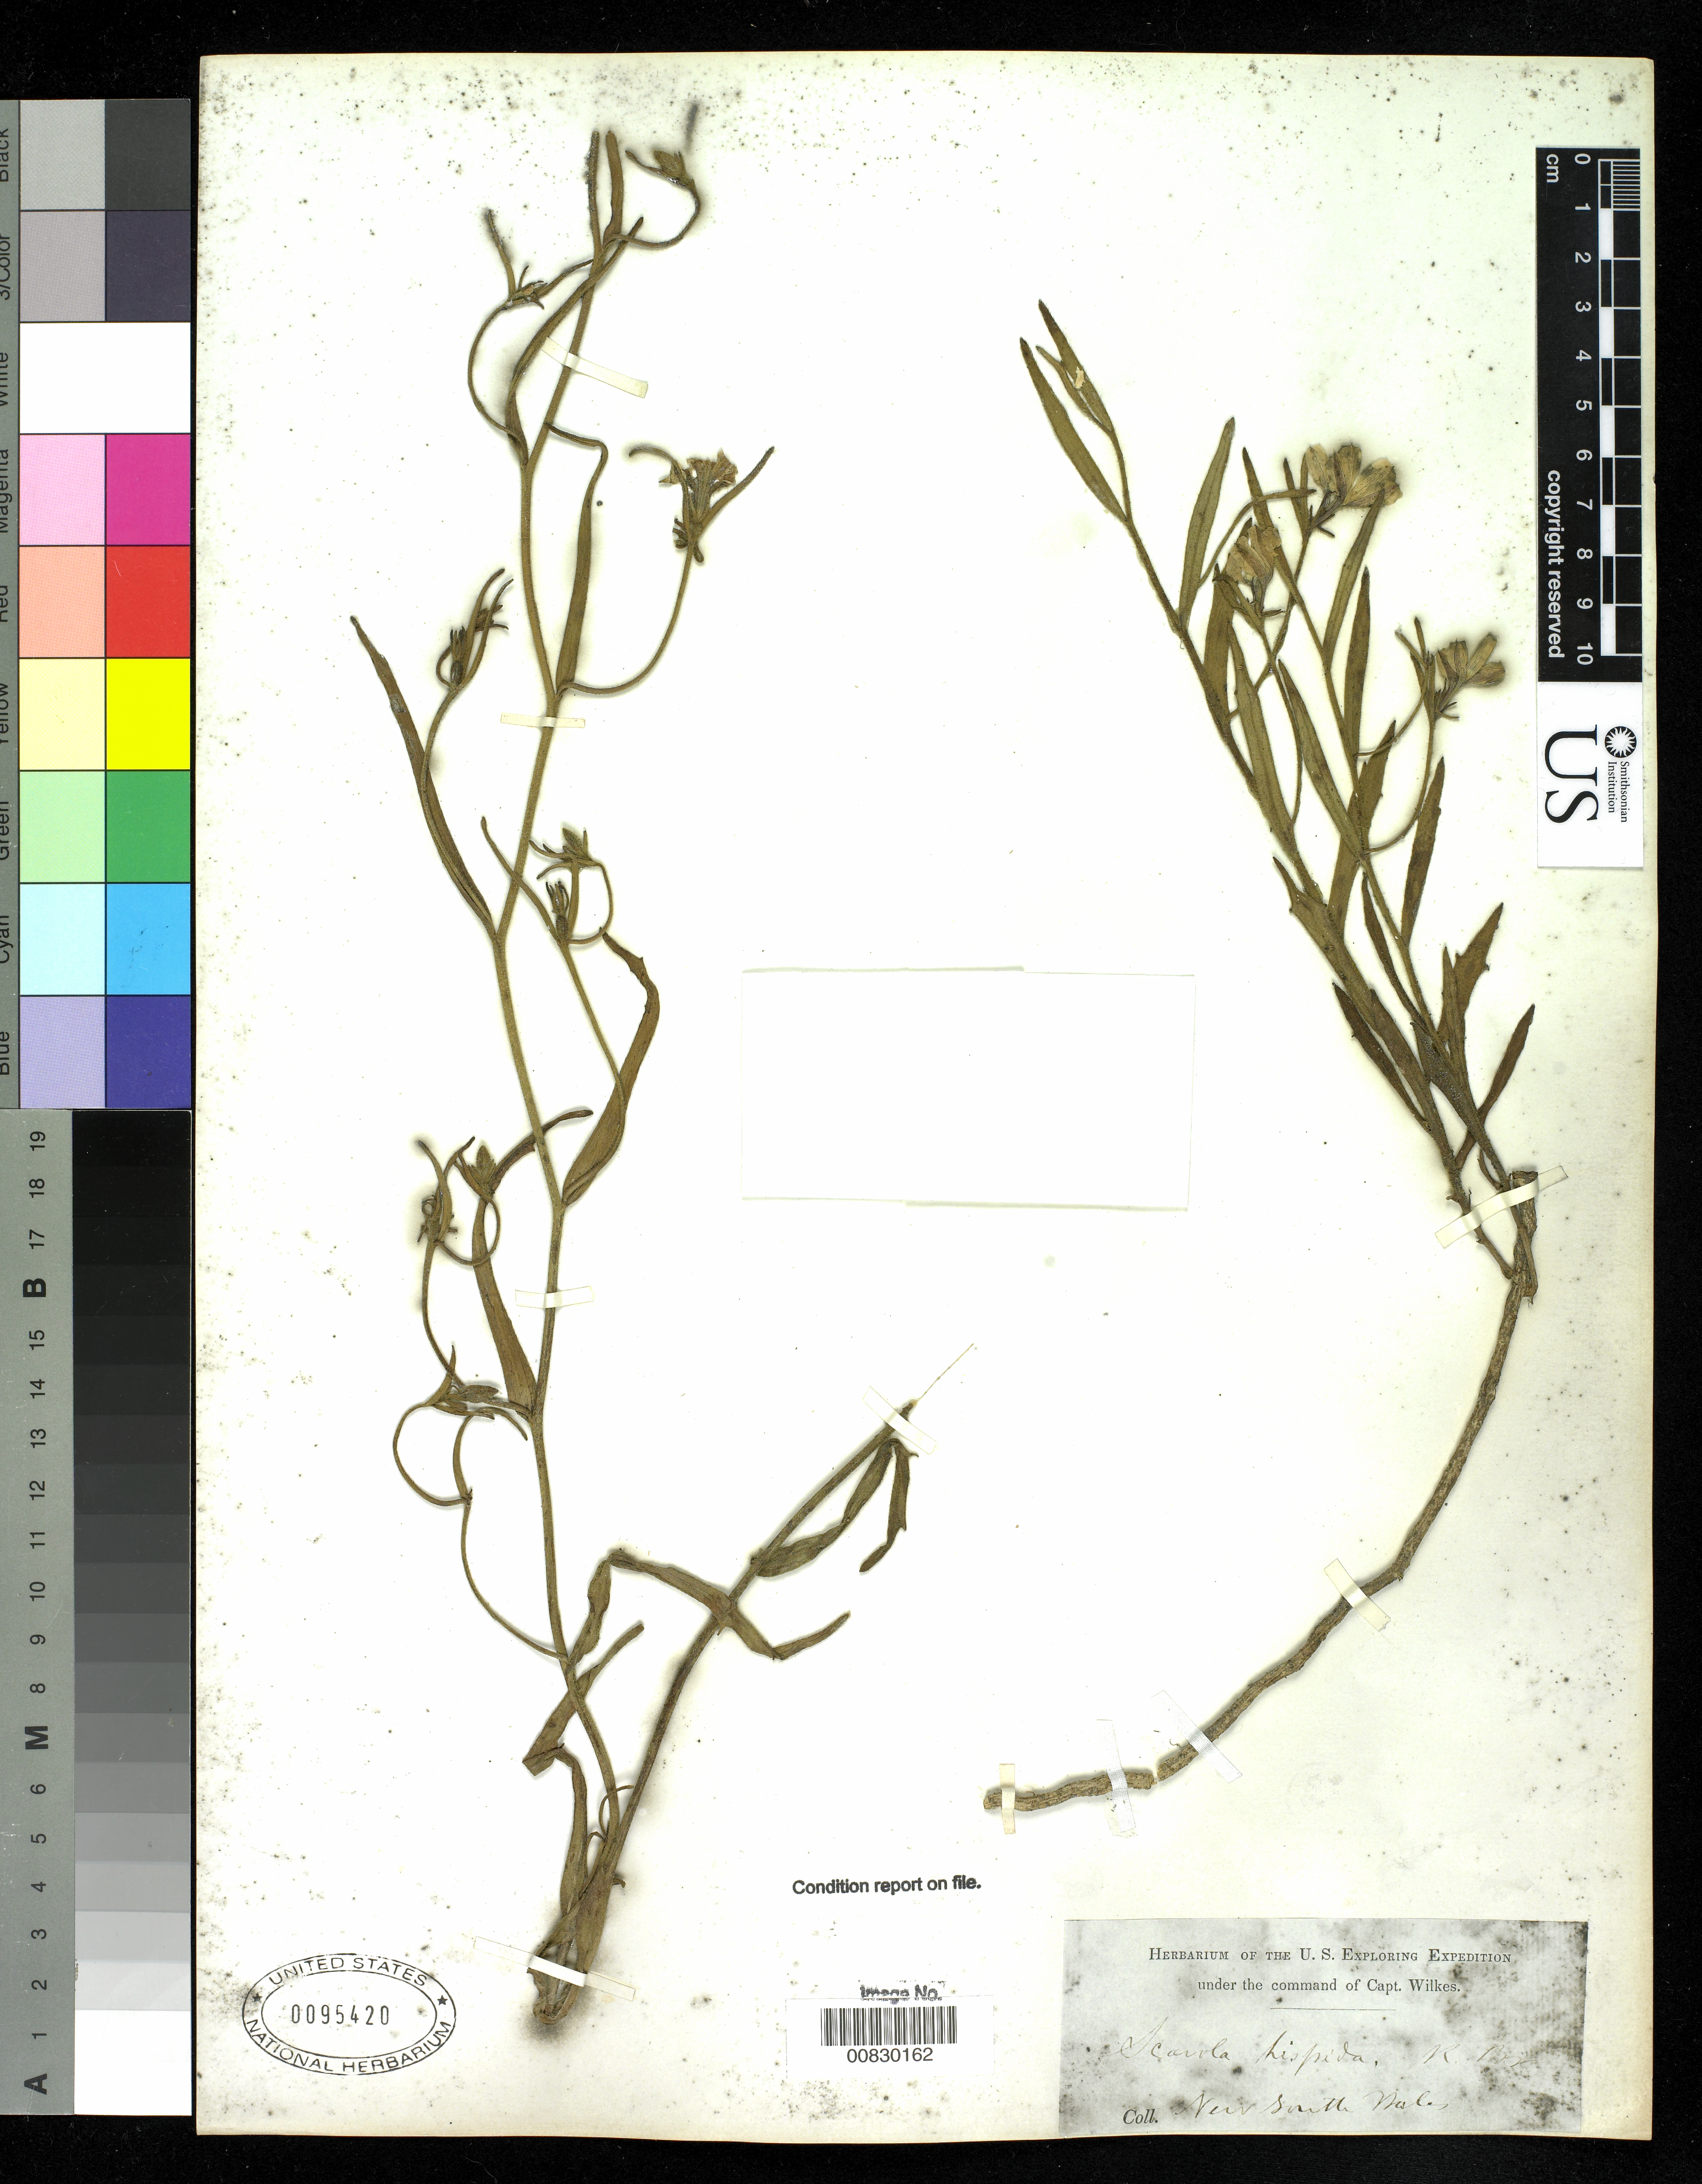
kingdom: Plantae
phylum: Tracheophyta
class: Magnoliopsida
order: Asterales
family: Goodeniaceae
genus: Scaevola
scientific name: Scaevola hispida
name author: Cav.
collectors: Wilkes Explor. Exped.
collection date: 1838/1842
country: Australia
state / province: New South Wales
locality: New South Wales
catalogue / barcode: US 95420